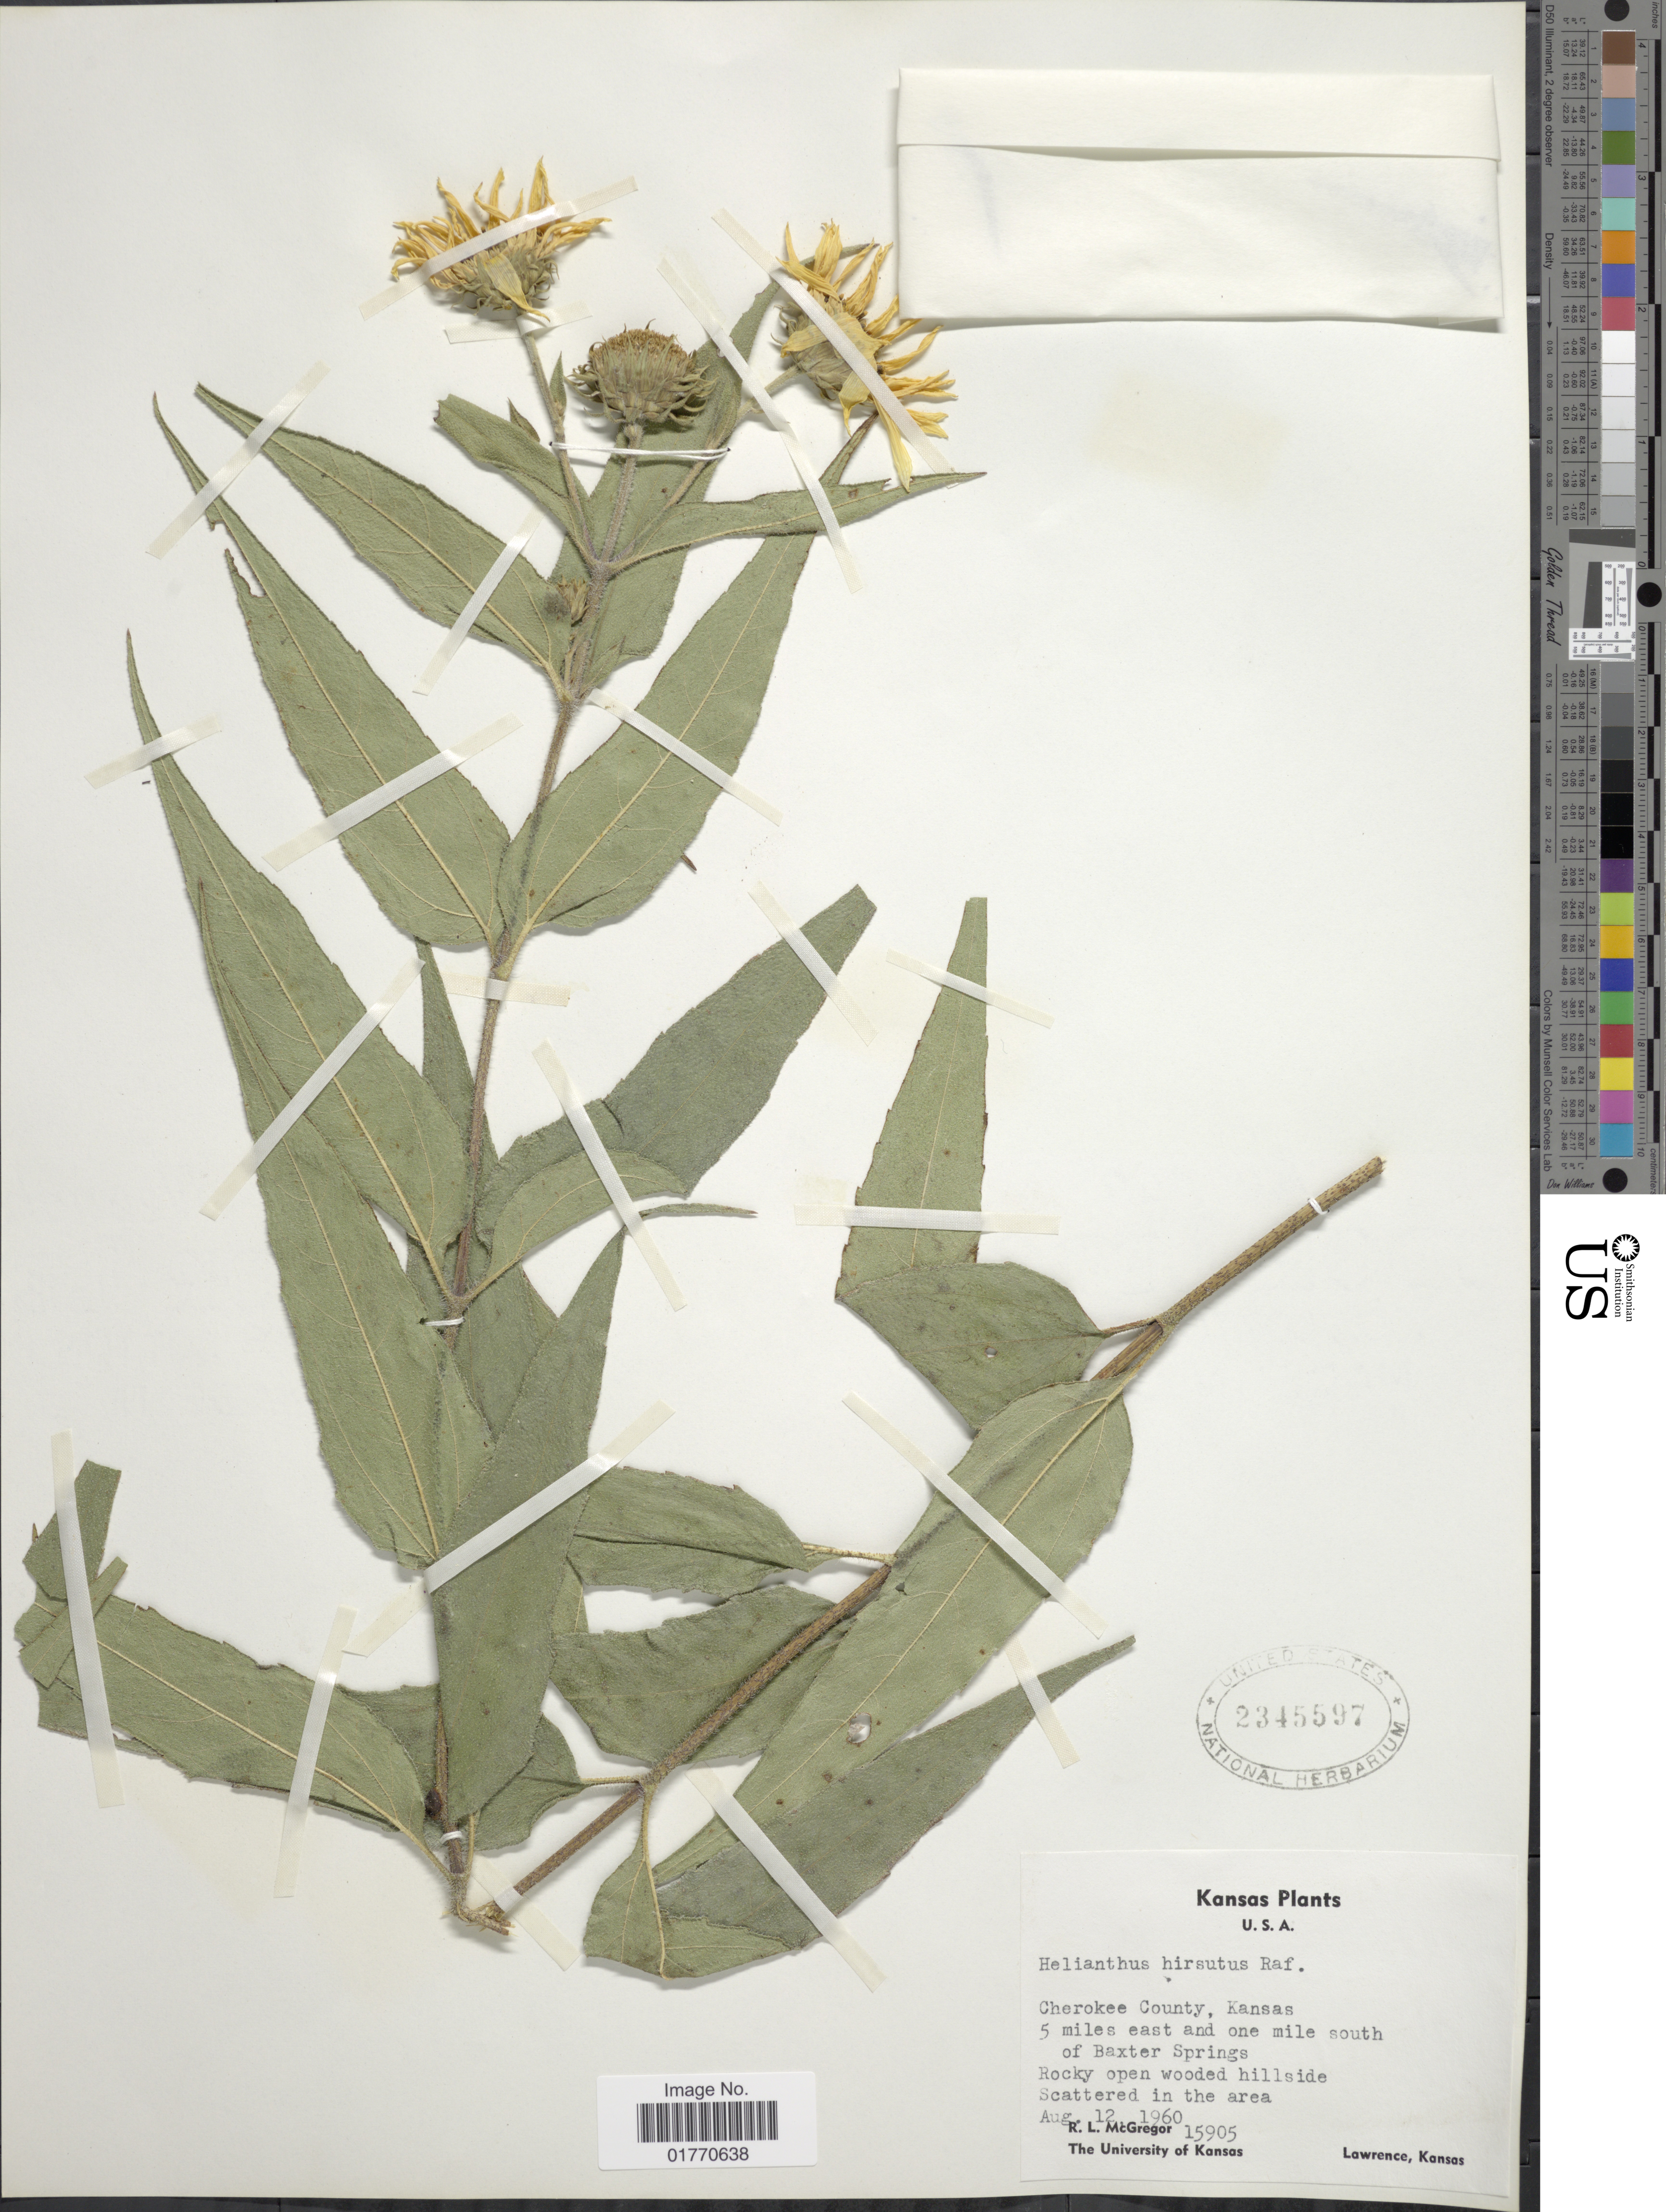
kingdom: Plantae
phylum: Tracheophyta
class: Magnoliopsida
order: Asterales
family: Asteraceae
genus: Helianthus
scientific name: Helianthus hirsutus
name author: Raf.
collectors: R. McGregor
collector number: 15905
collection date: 1960-08-12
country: United States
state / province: Kansas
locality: Cherokee County, 5 miles east and one mile south of Baxter Springs, rocky open wooded hillside.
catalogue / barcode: US 2345597